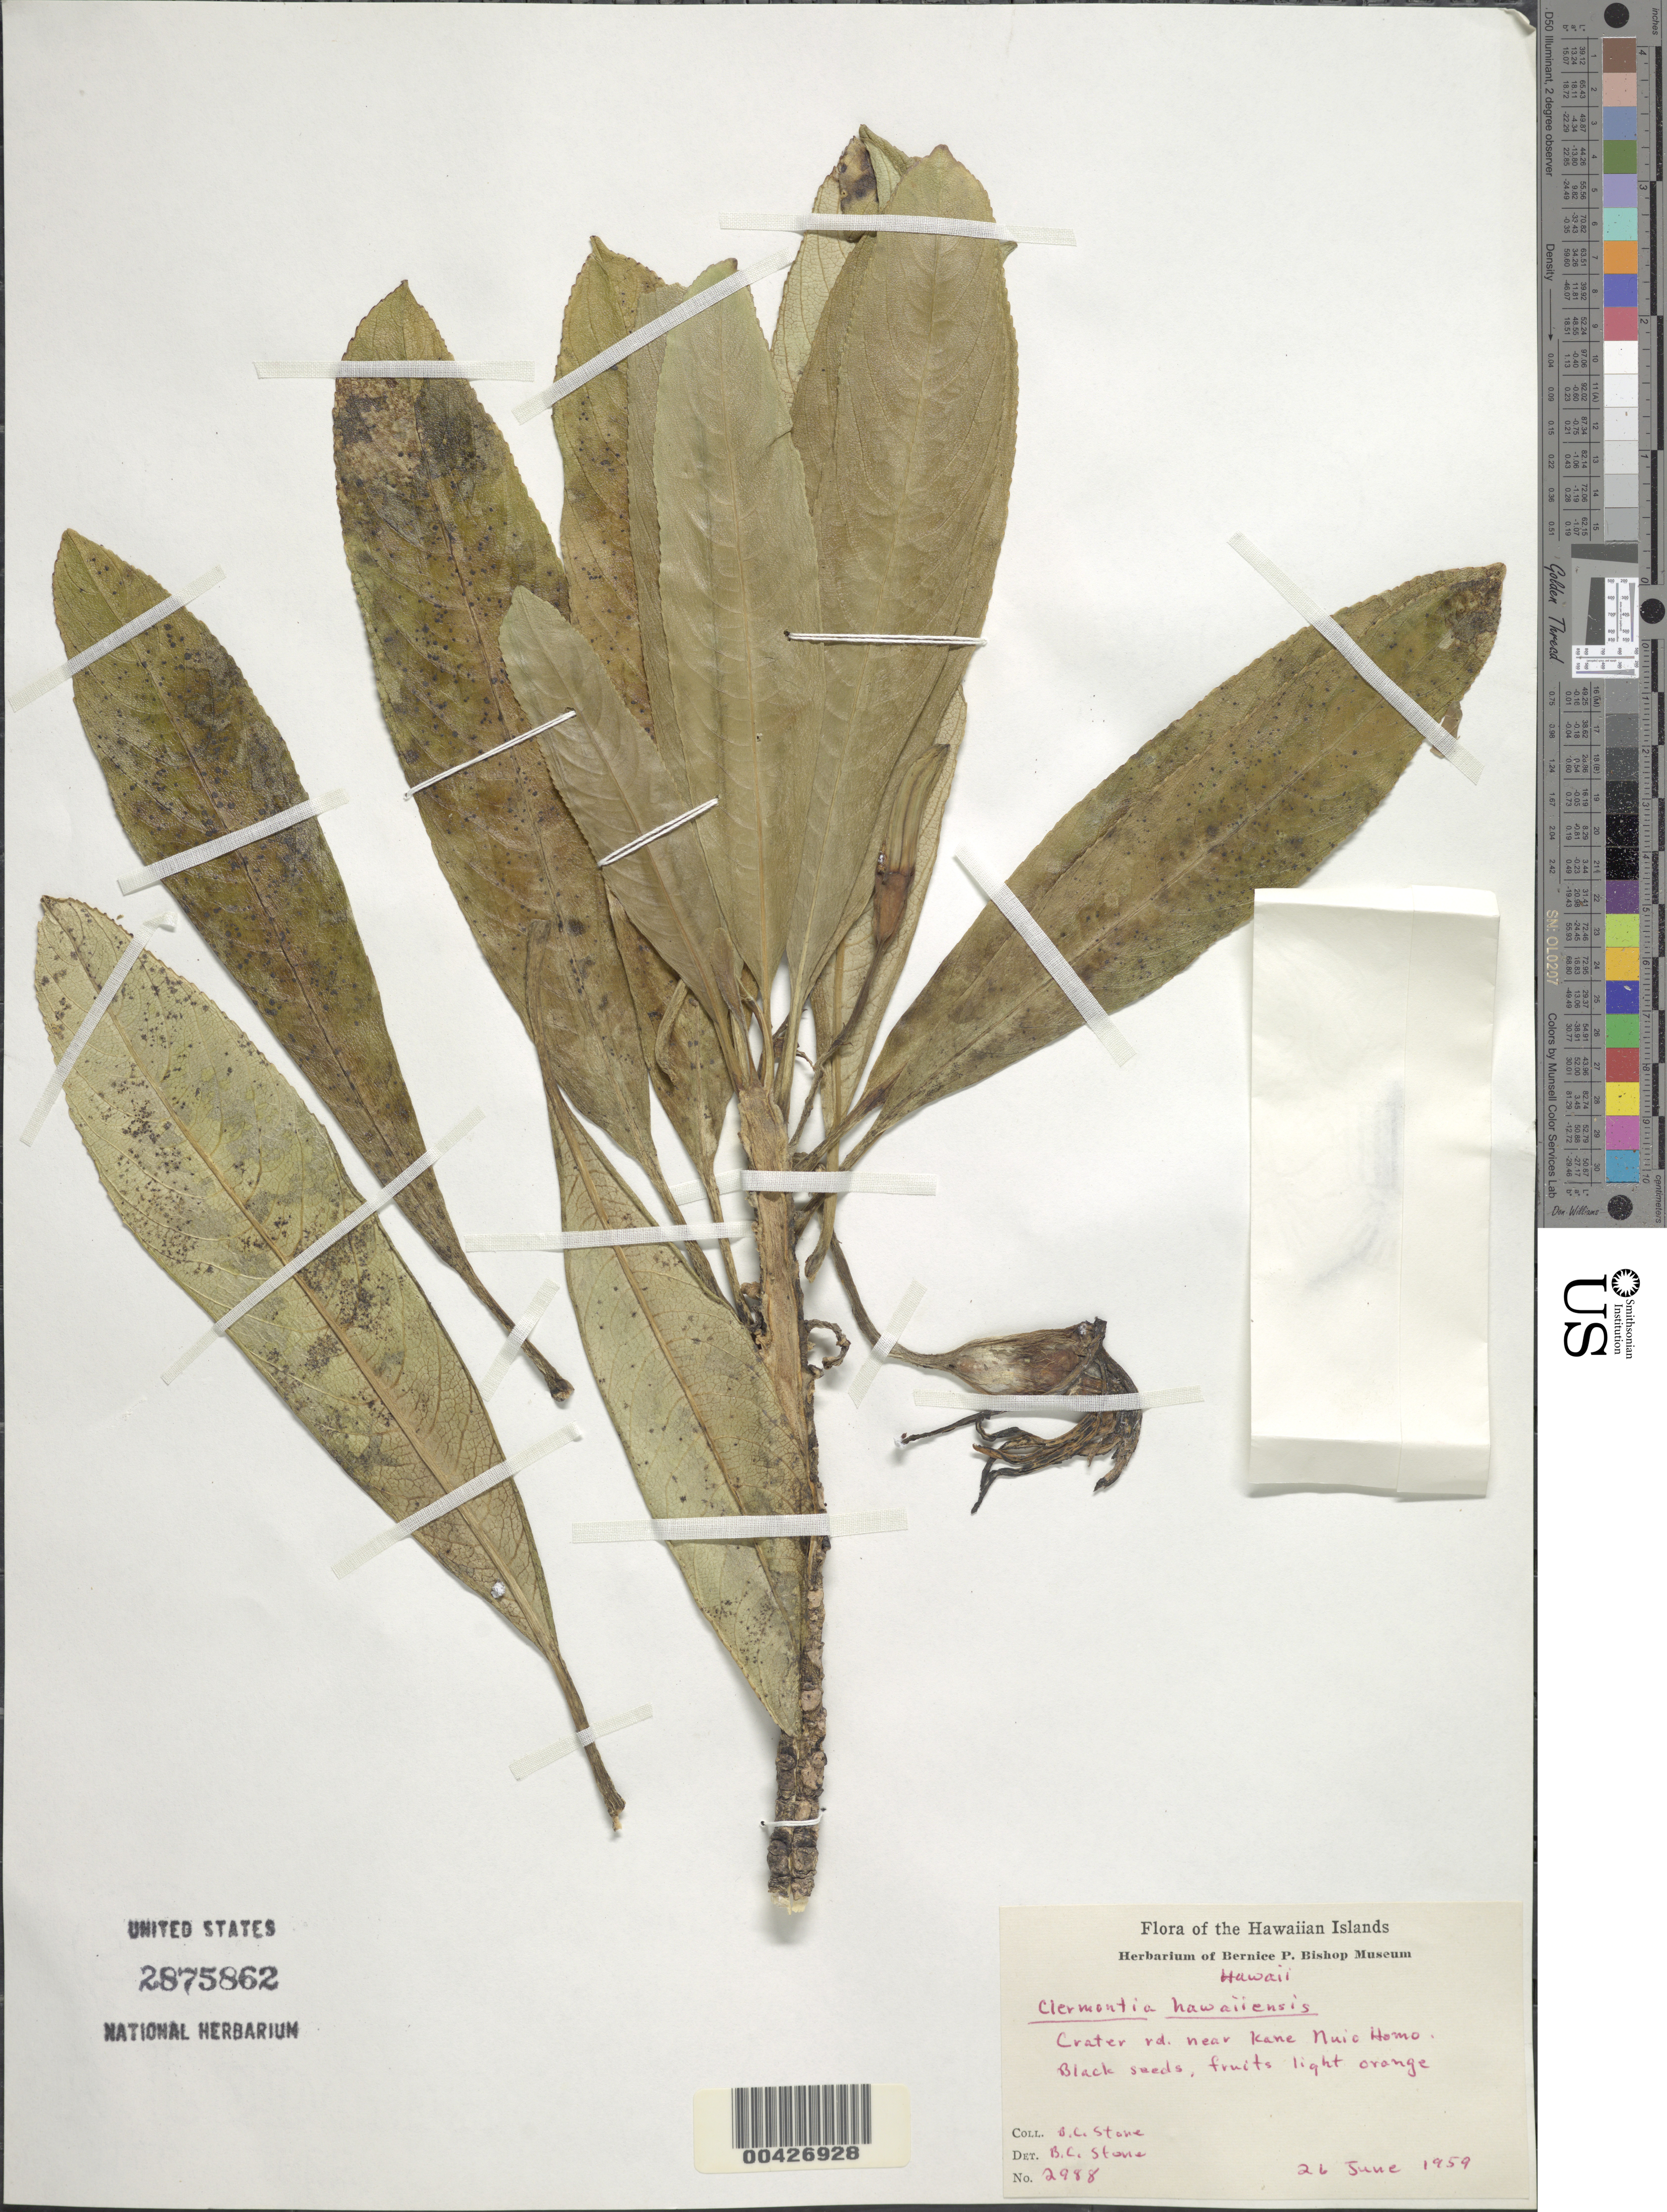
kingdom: Plantae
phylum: Tracheophyta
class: Magnoliopsida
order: Asterales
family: Campanulaceae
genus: Clermontia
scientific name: Clermontia hawaiiensis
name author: (Hillebr.) Rock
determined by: Stone, Benjamin C.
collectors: B. C. Stone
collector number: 2988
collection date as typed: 26 Jun 1959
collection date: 1959-06-26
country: United States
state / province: Hawaii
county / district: Hawaii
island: Hawaii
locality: Crater Road, near Kane Nuio Homo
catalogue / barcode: US 2875862